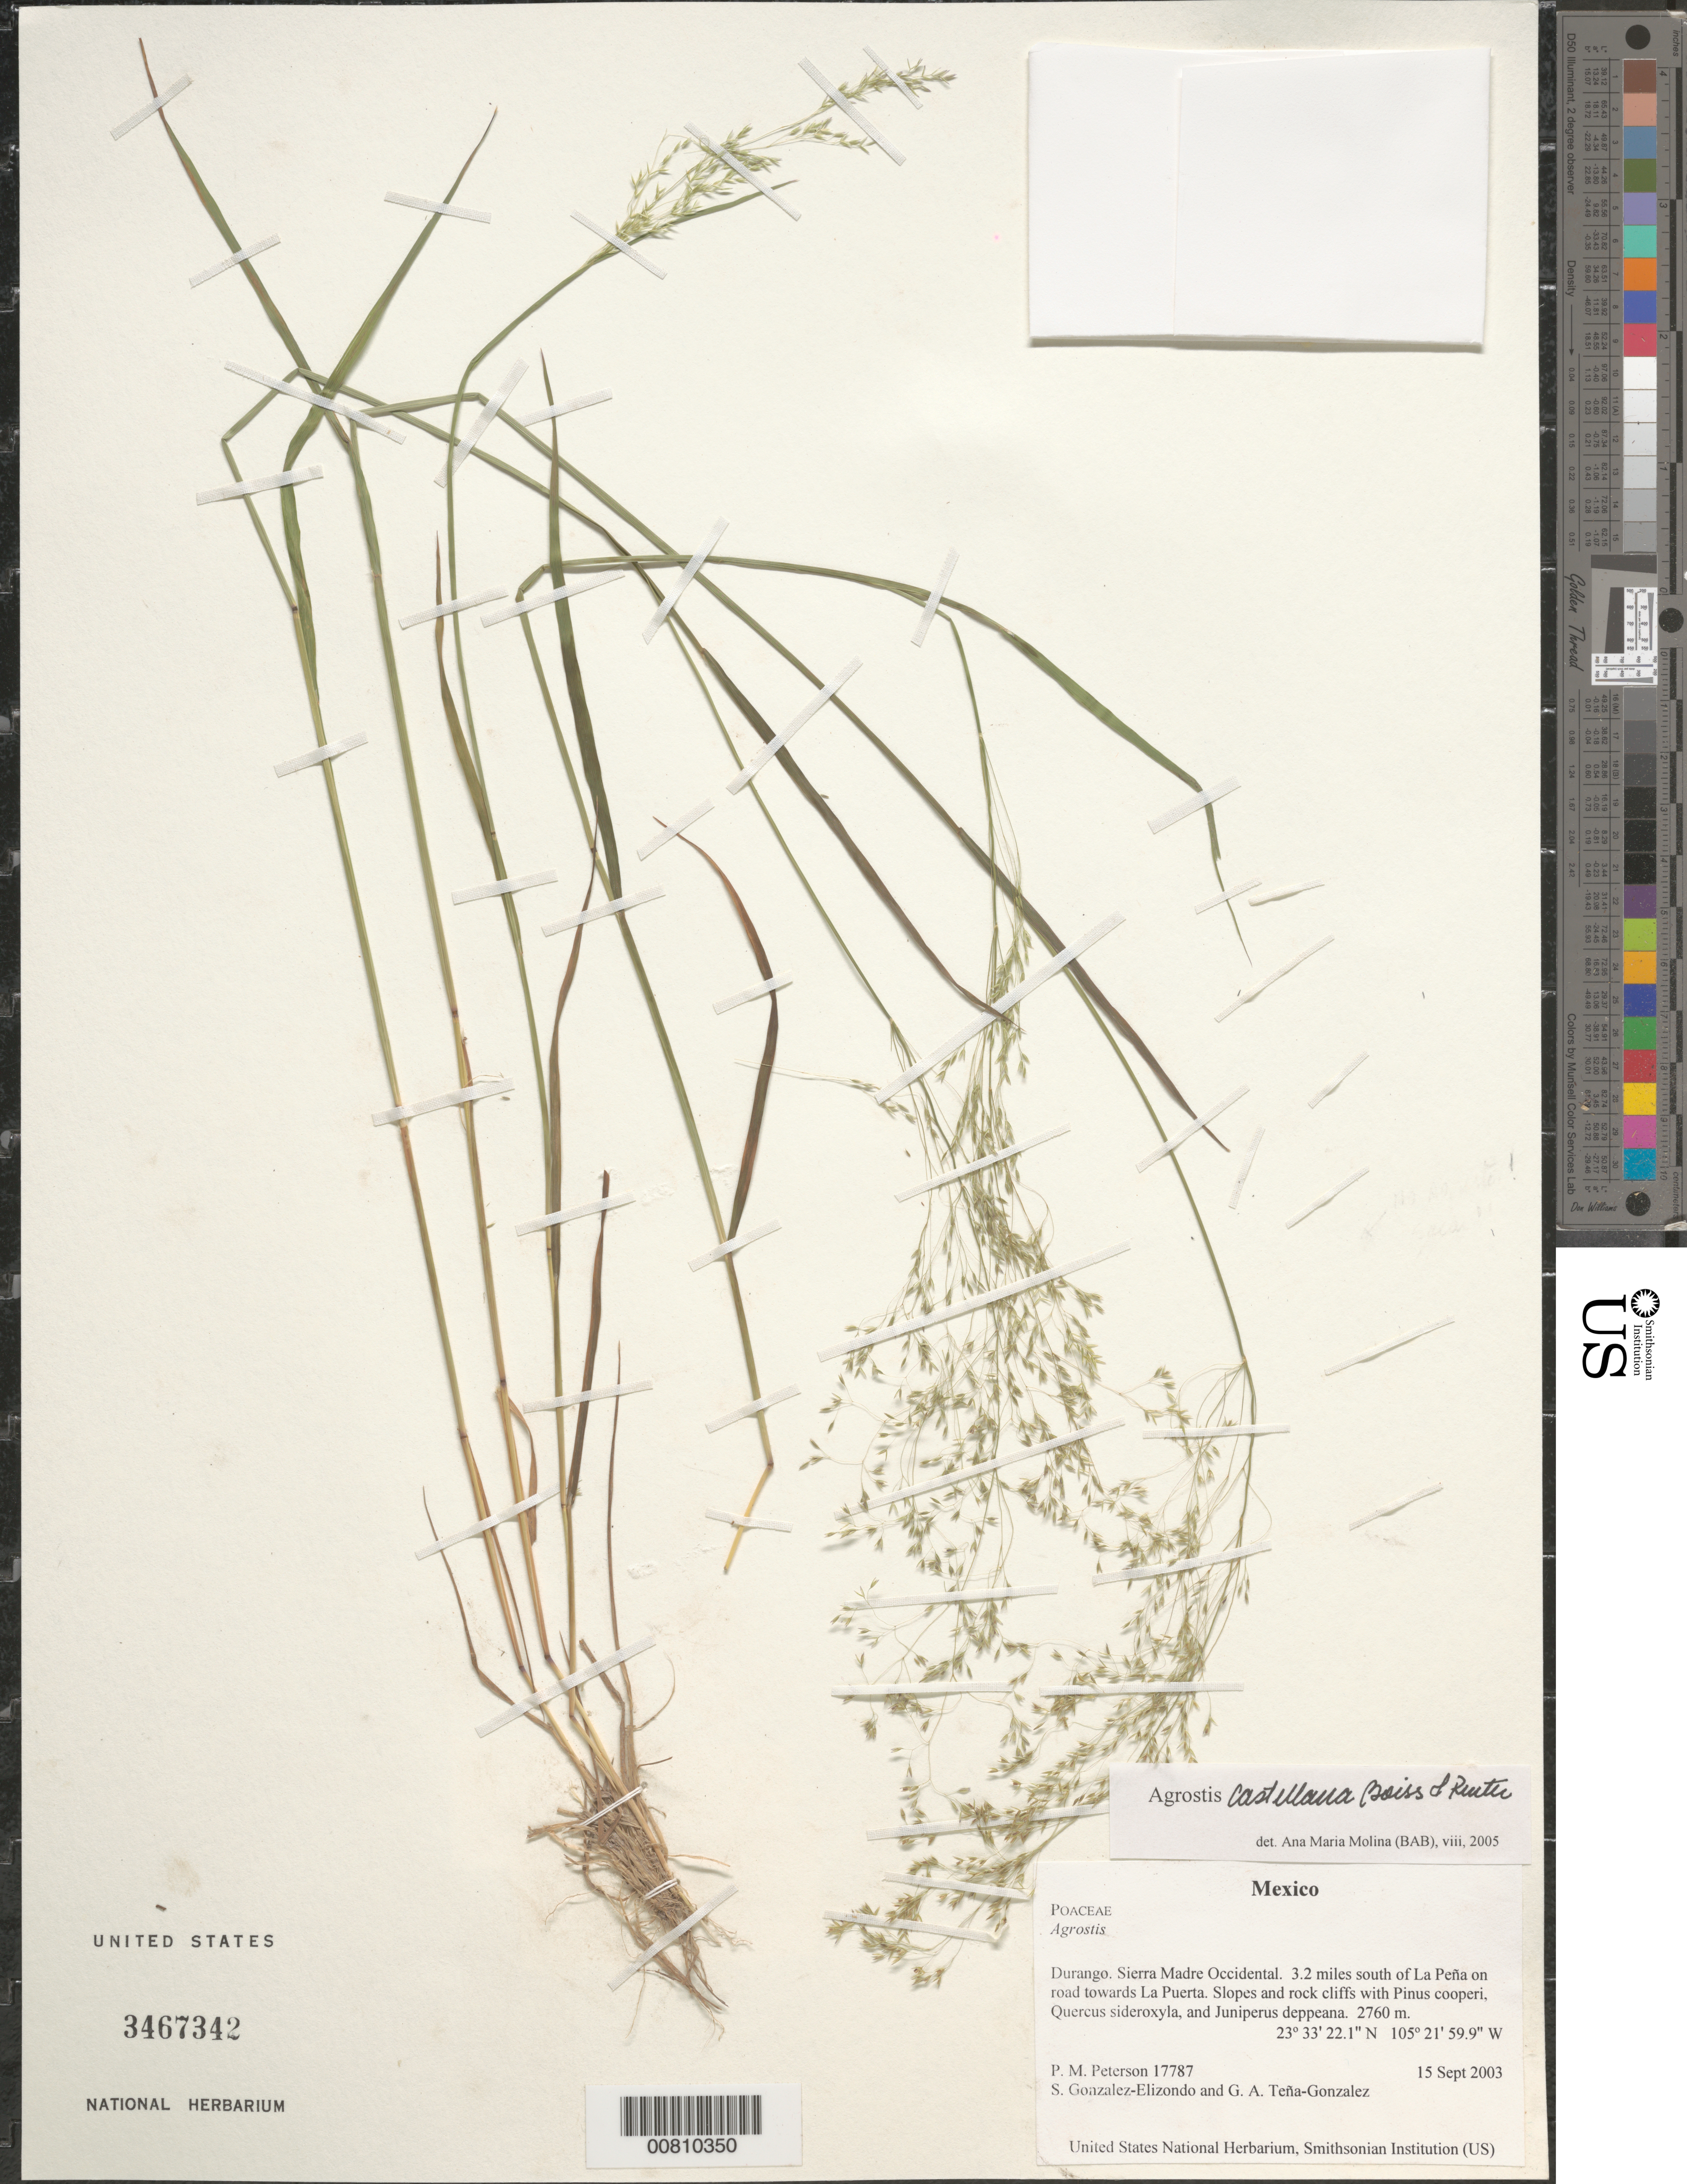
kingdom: Plantae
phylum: Tracheophyta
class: Liliopsida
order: Poales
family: Poaceae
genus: Agrostis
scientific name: Agrostis castellana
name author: Boiss. & Reut.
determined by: Molina, Ana M. de R.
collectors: P. M. Peterson, M. S. González-Elizondo & G. Teña-Gonzalez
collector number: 17787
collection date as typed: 15 Sep 2003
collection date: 2003-09-15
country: Mexico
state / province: Durango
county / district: Sierra Madre Occidental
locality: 3.2 miles south of La Peña on road towards La Puerta. Slopes and rock cliffs with Pinus cooperi, Quercus sideroxyla, and Juniperus deppeana.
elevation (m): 2760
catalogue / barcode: US 3467342